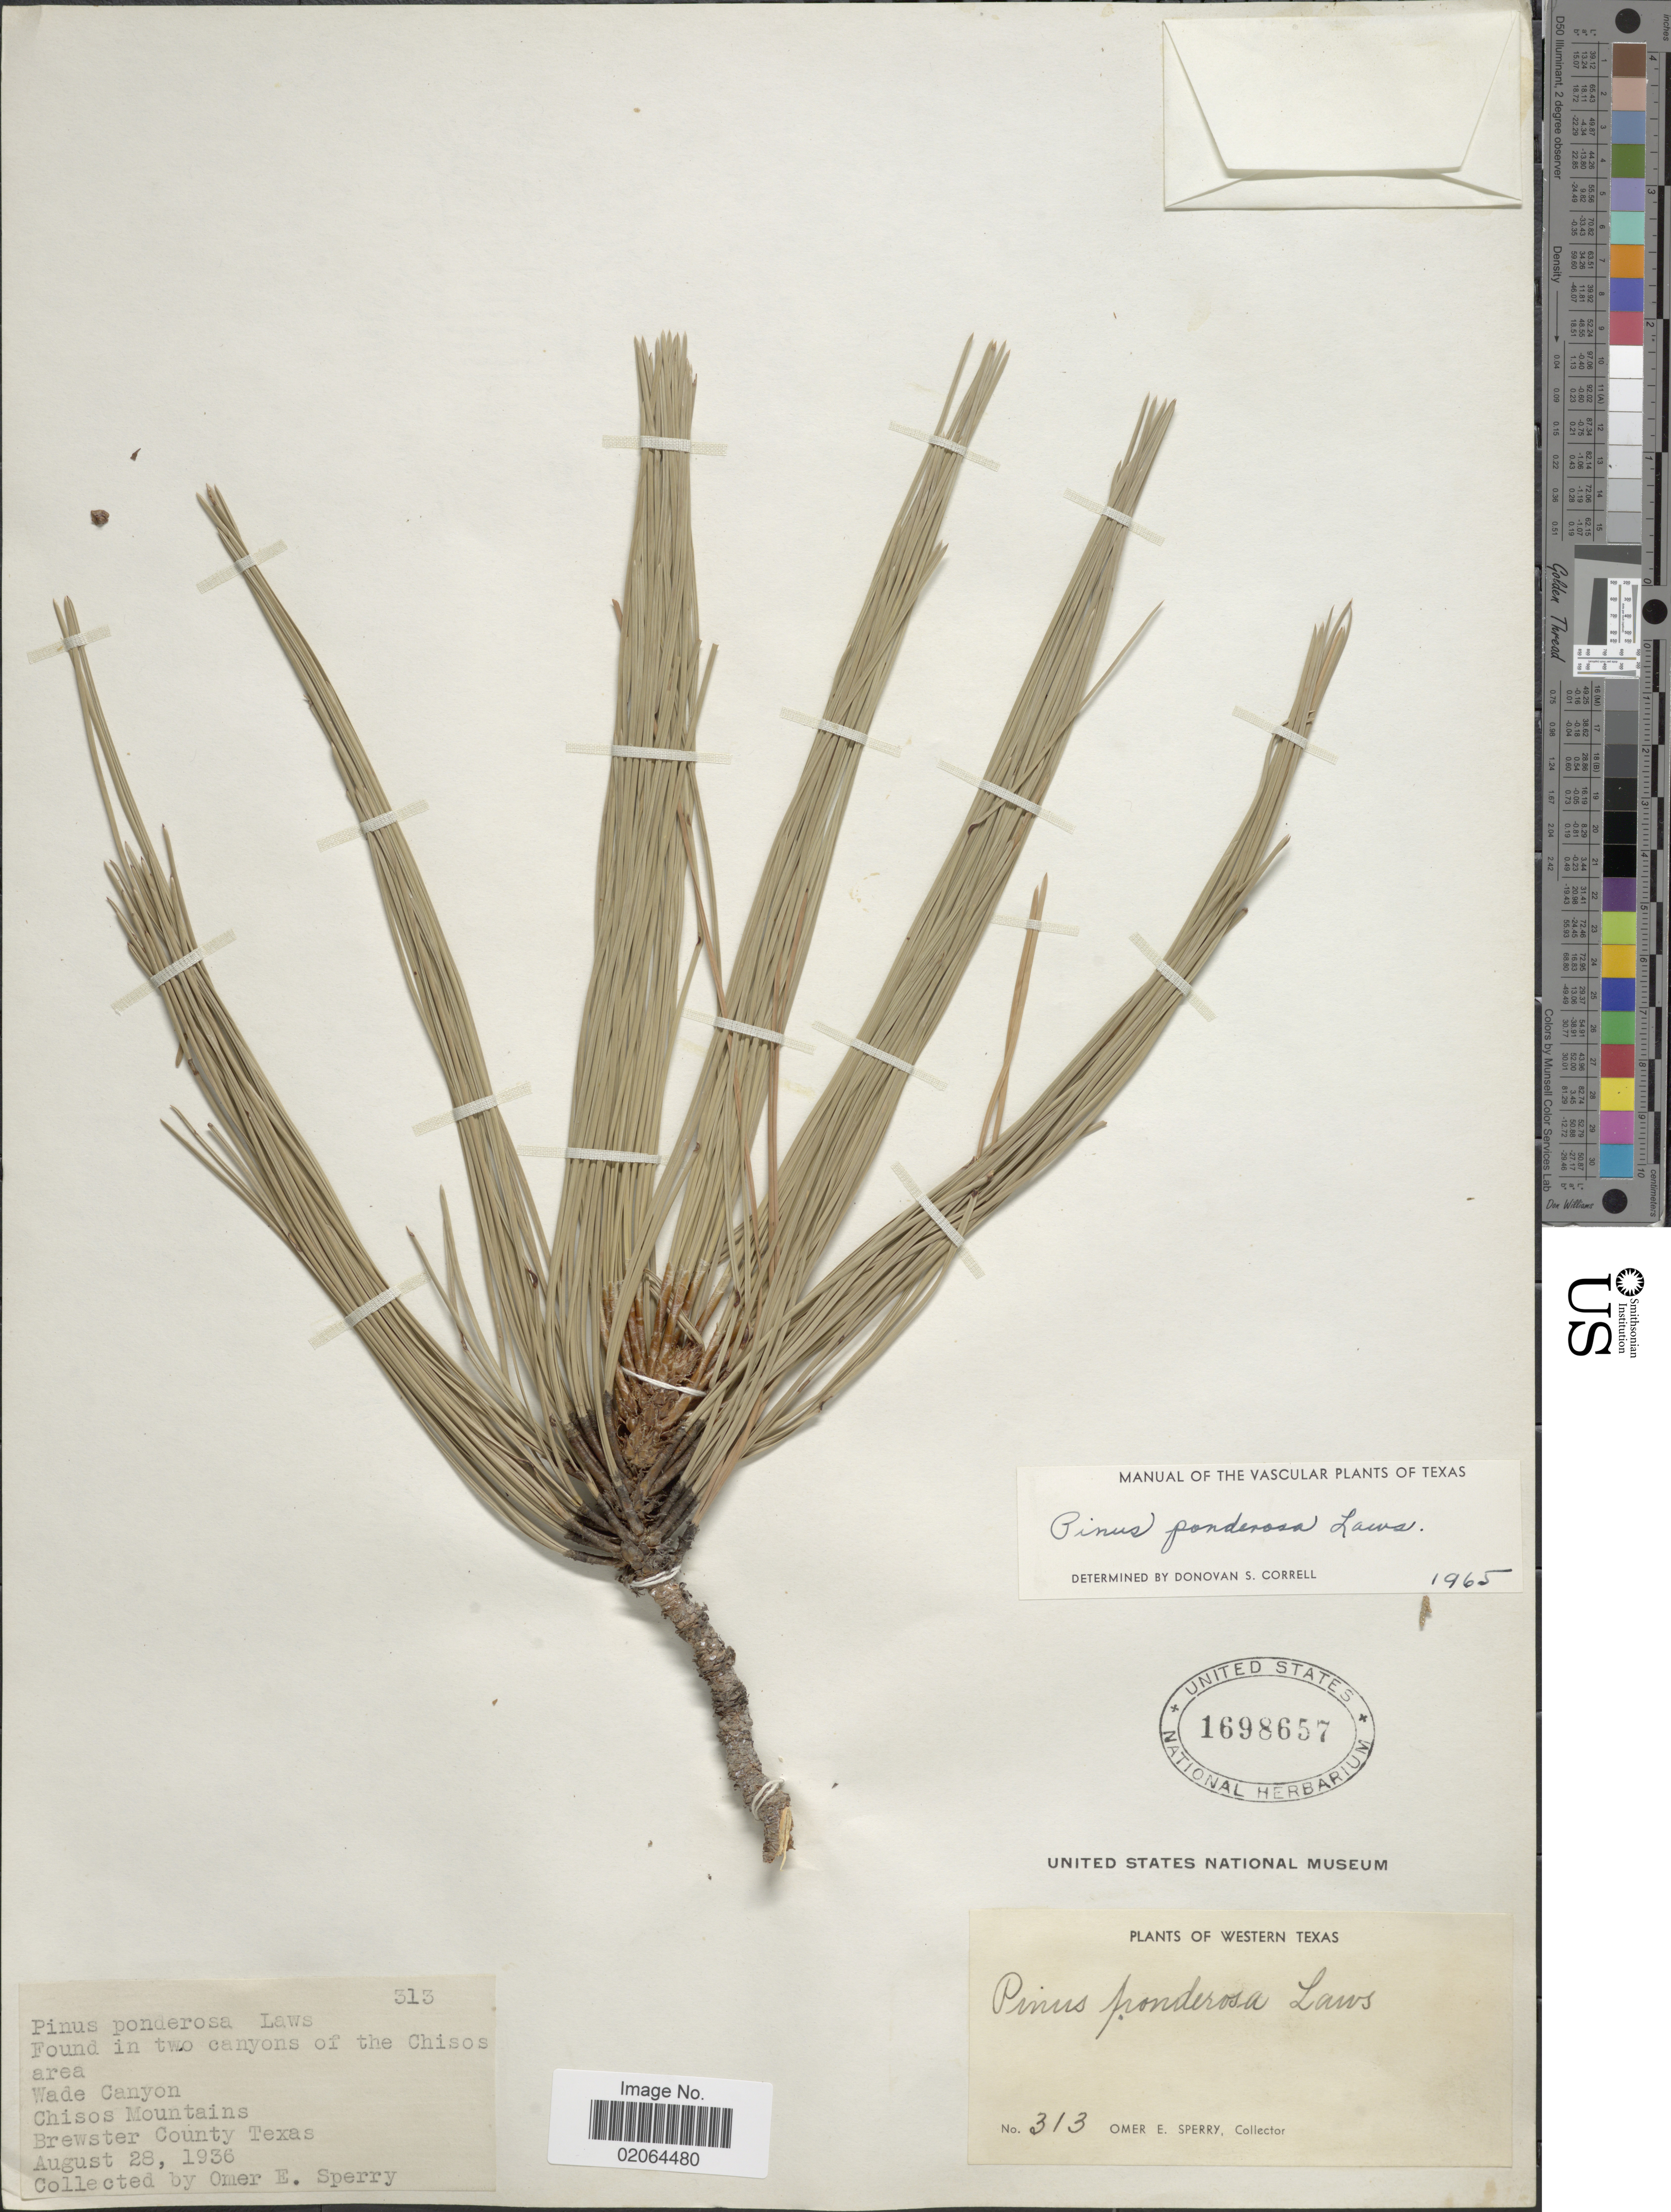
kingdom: Plantae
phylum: Tracheophyta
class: Pinopsida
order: Pinales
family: Pinaceae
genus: Pinus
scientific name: Pinus ponderosa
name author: Douglas ex C. Lawson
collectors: O. E. Sperry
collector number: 313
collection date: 1936-08-28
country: United States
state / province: Texas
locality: Wade Canyon, Chisos Mountains, Brewster County Texas.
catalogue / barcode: US 1698657